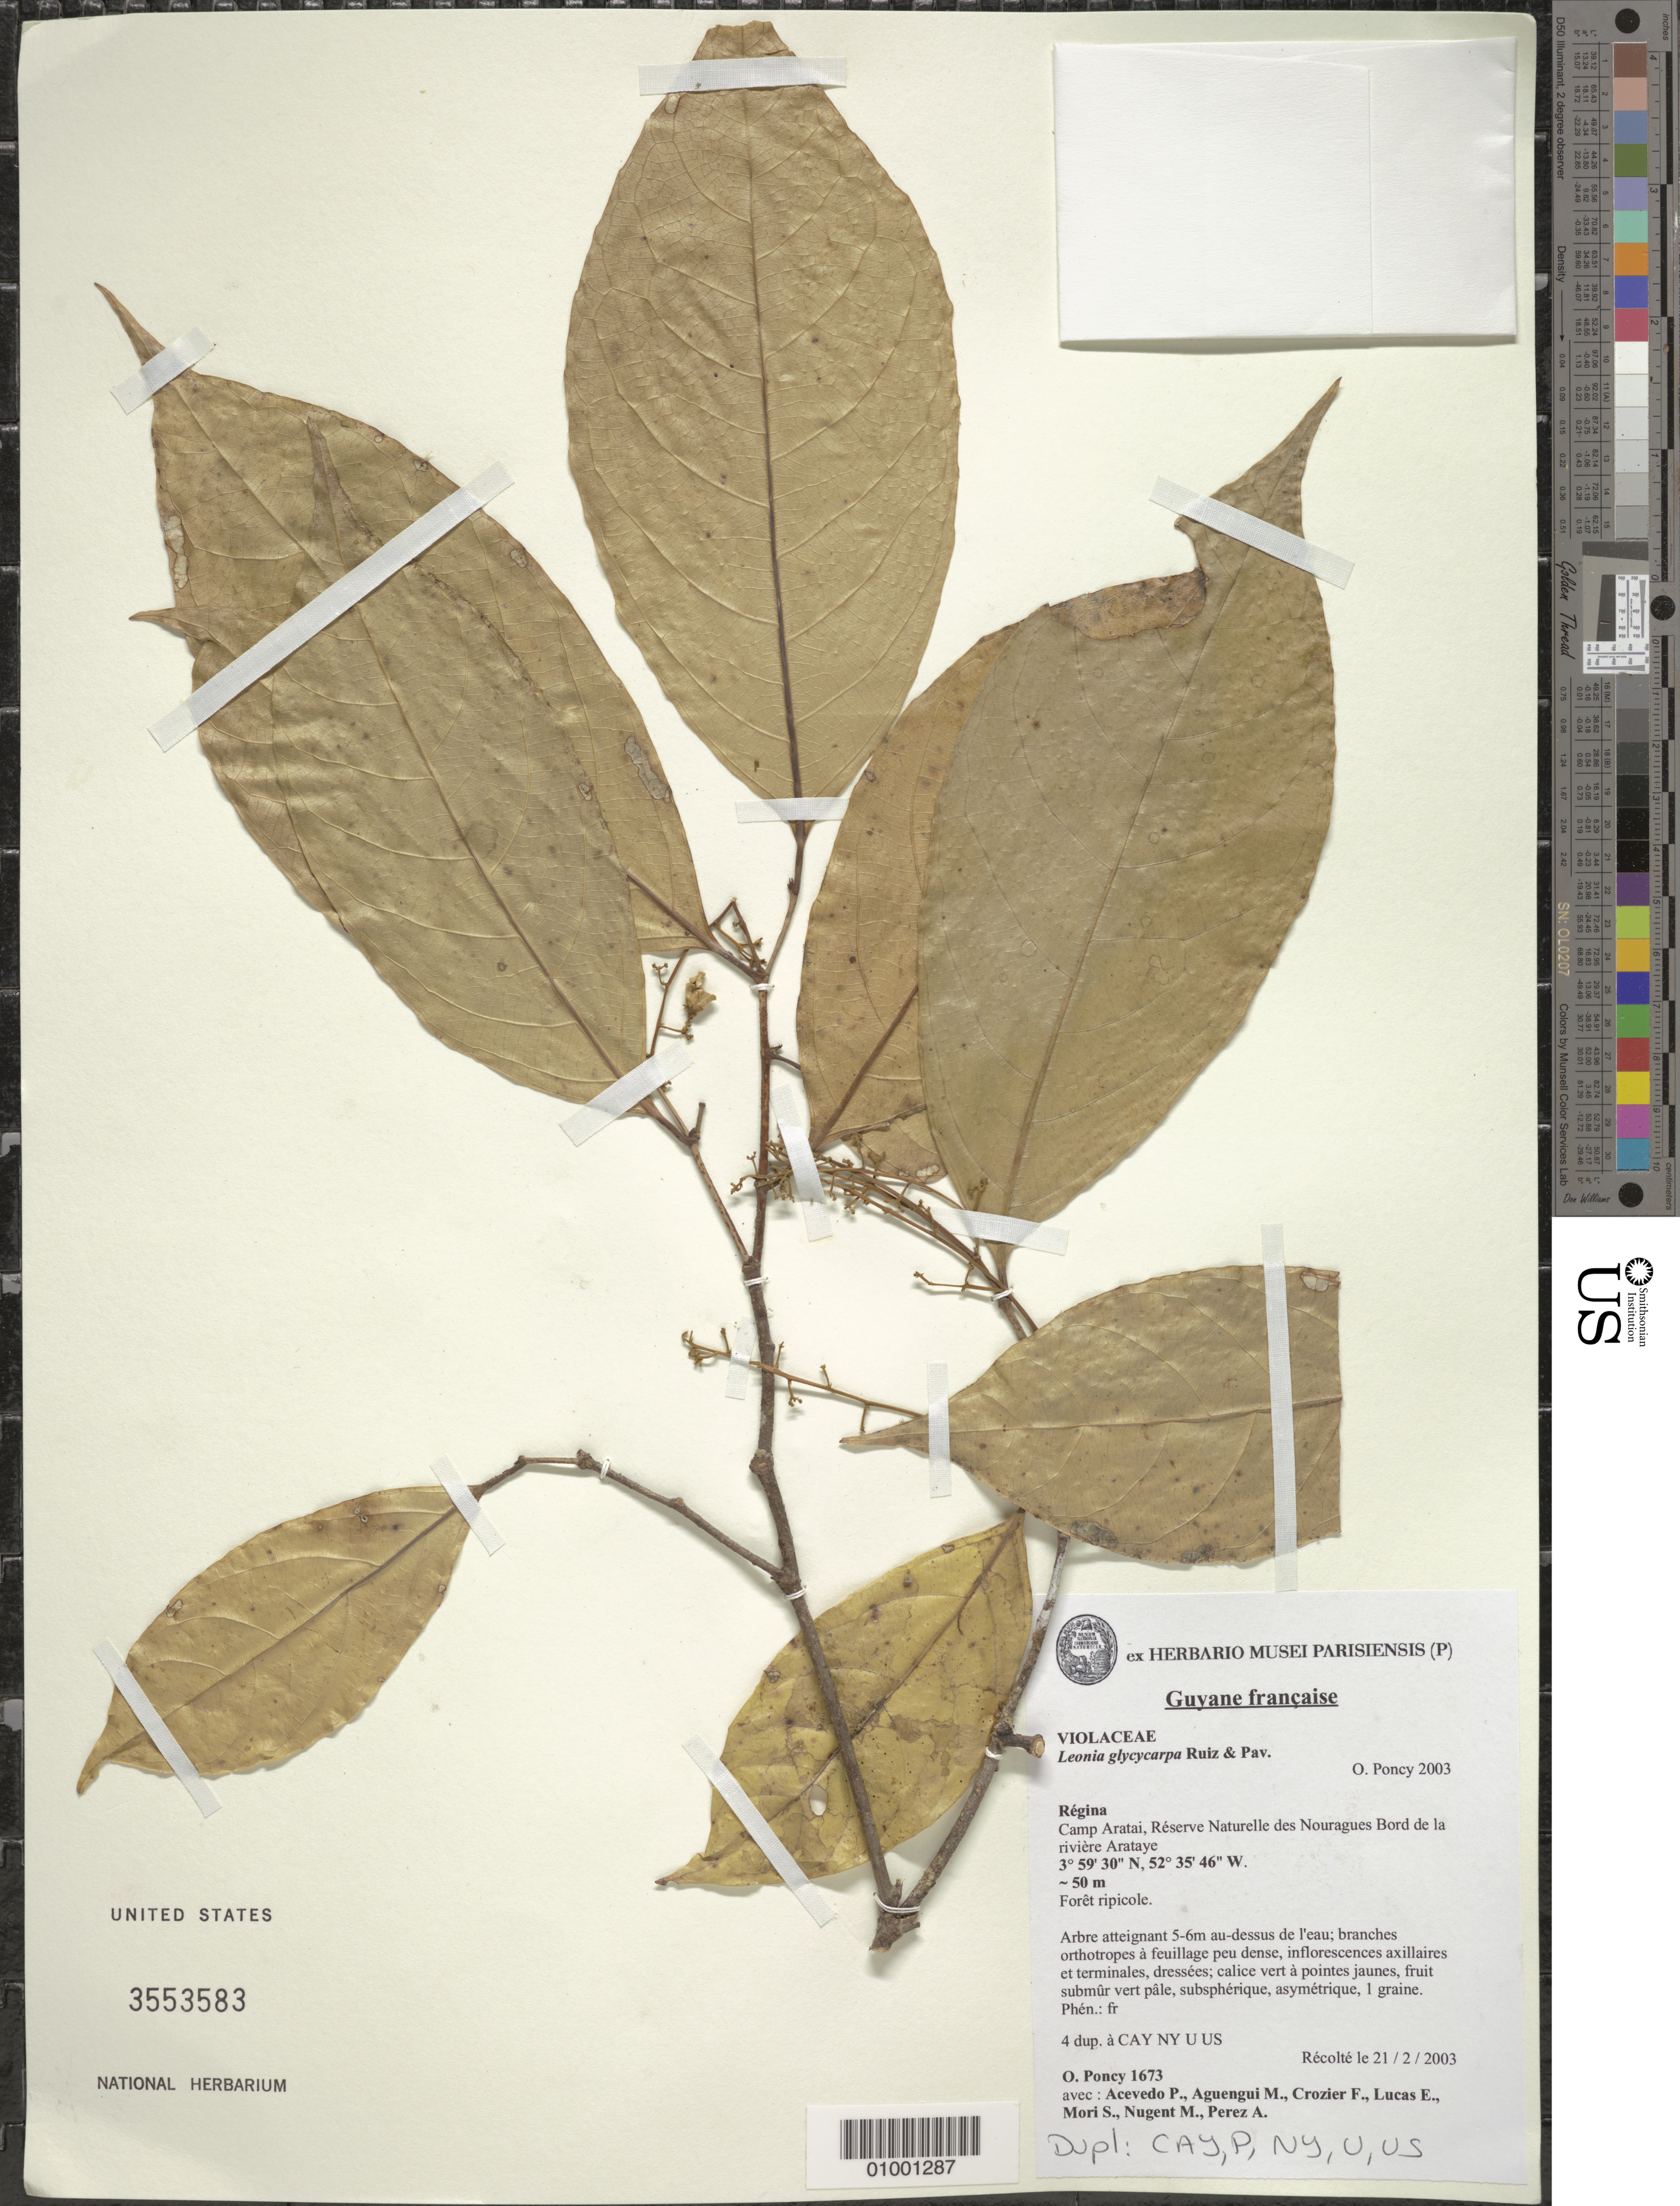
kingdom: Plantae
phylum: Tracheophyta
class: Magnoliopsida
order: Malpighiales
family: Violaceae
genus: Leonia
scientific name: Leonia glycycarpa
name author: Ruiz & Pav.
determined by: Poncy, O.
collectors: O. Poncy, P. Acevedo-Rodr., S. Mori, A. Perez, F. Crozier & E. Lucas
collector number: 1673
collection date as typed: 21-Feb-03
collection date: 2003-02-21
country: French Guiana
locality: Régina. Camp Arataï, Réserve Naturelle des Nouragues. Bord de la riviere Arataye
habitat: Foret ripicole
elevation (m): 50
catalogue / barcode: US 3553583